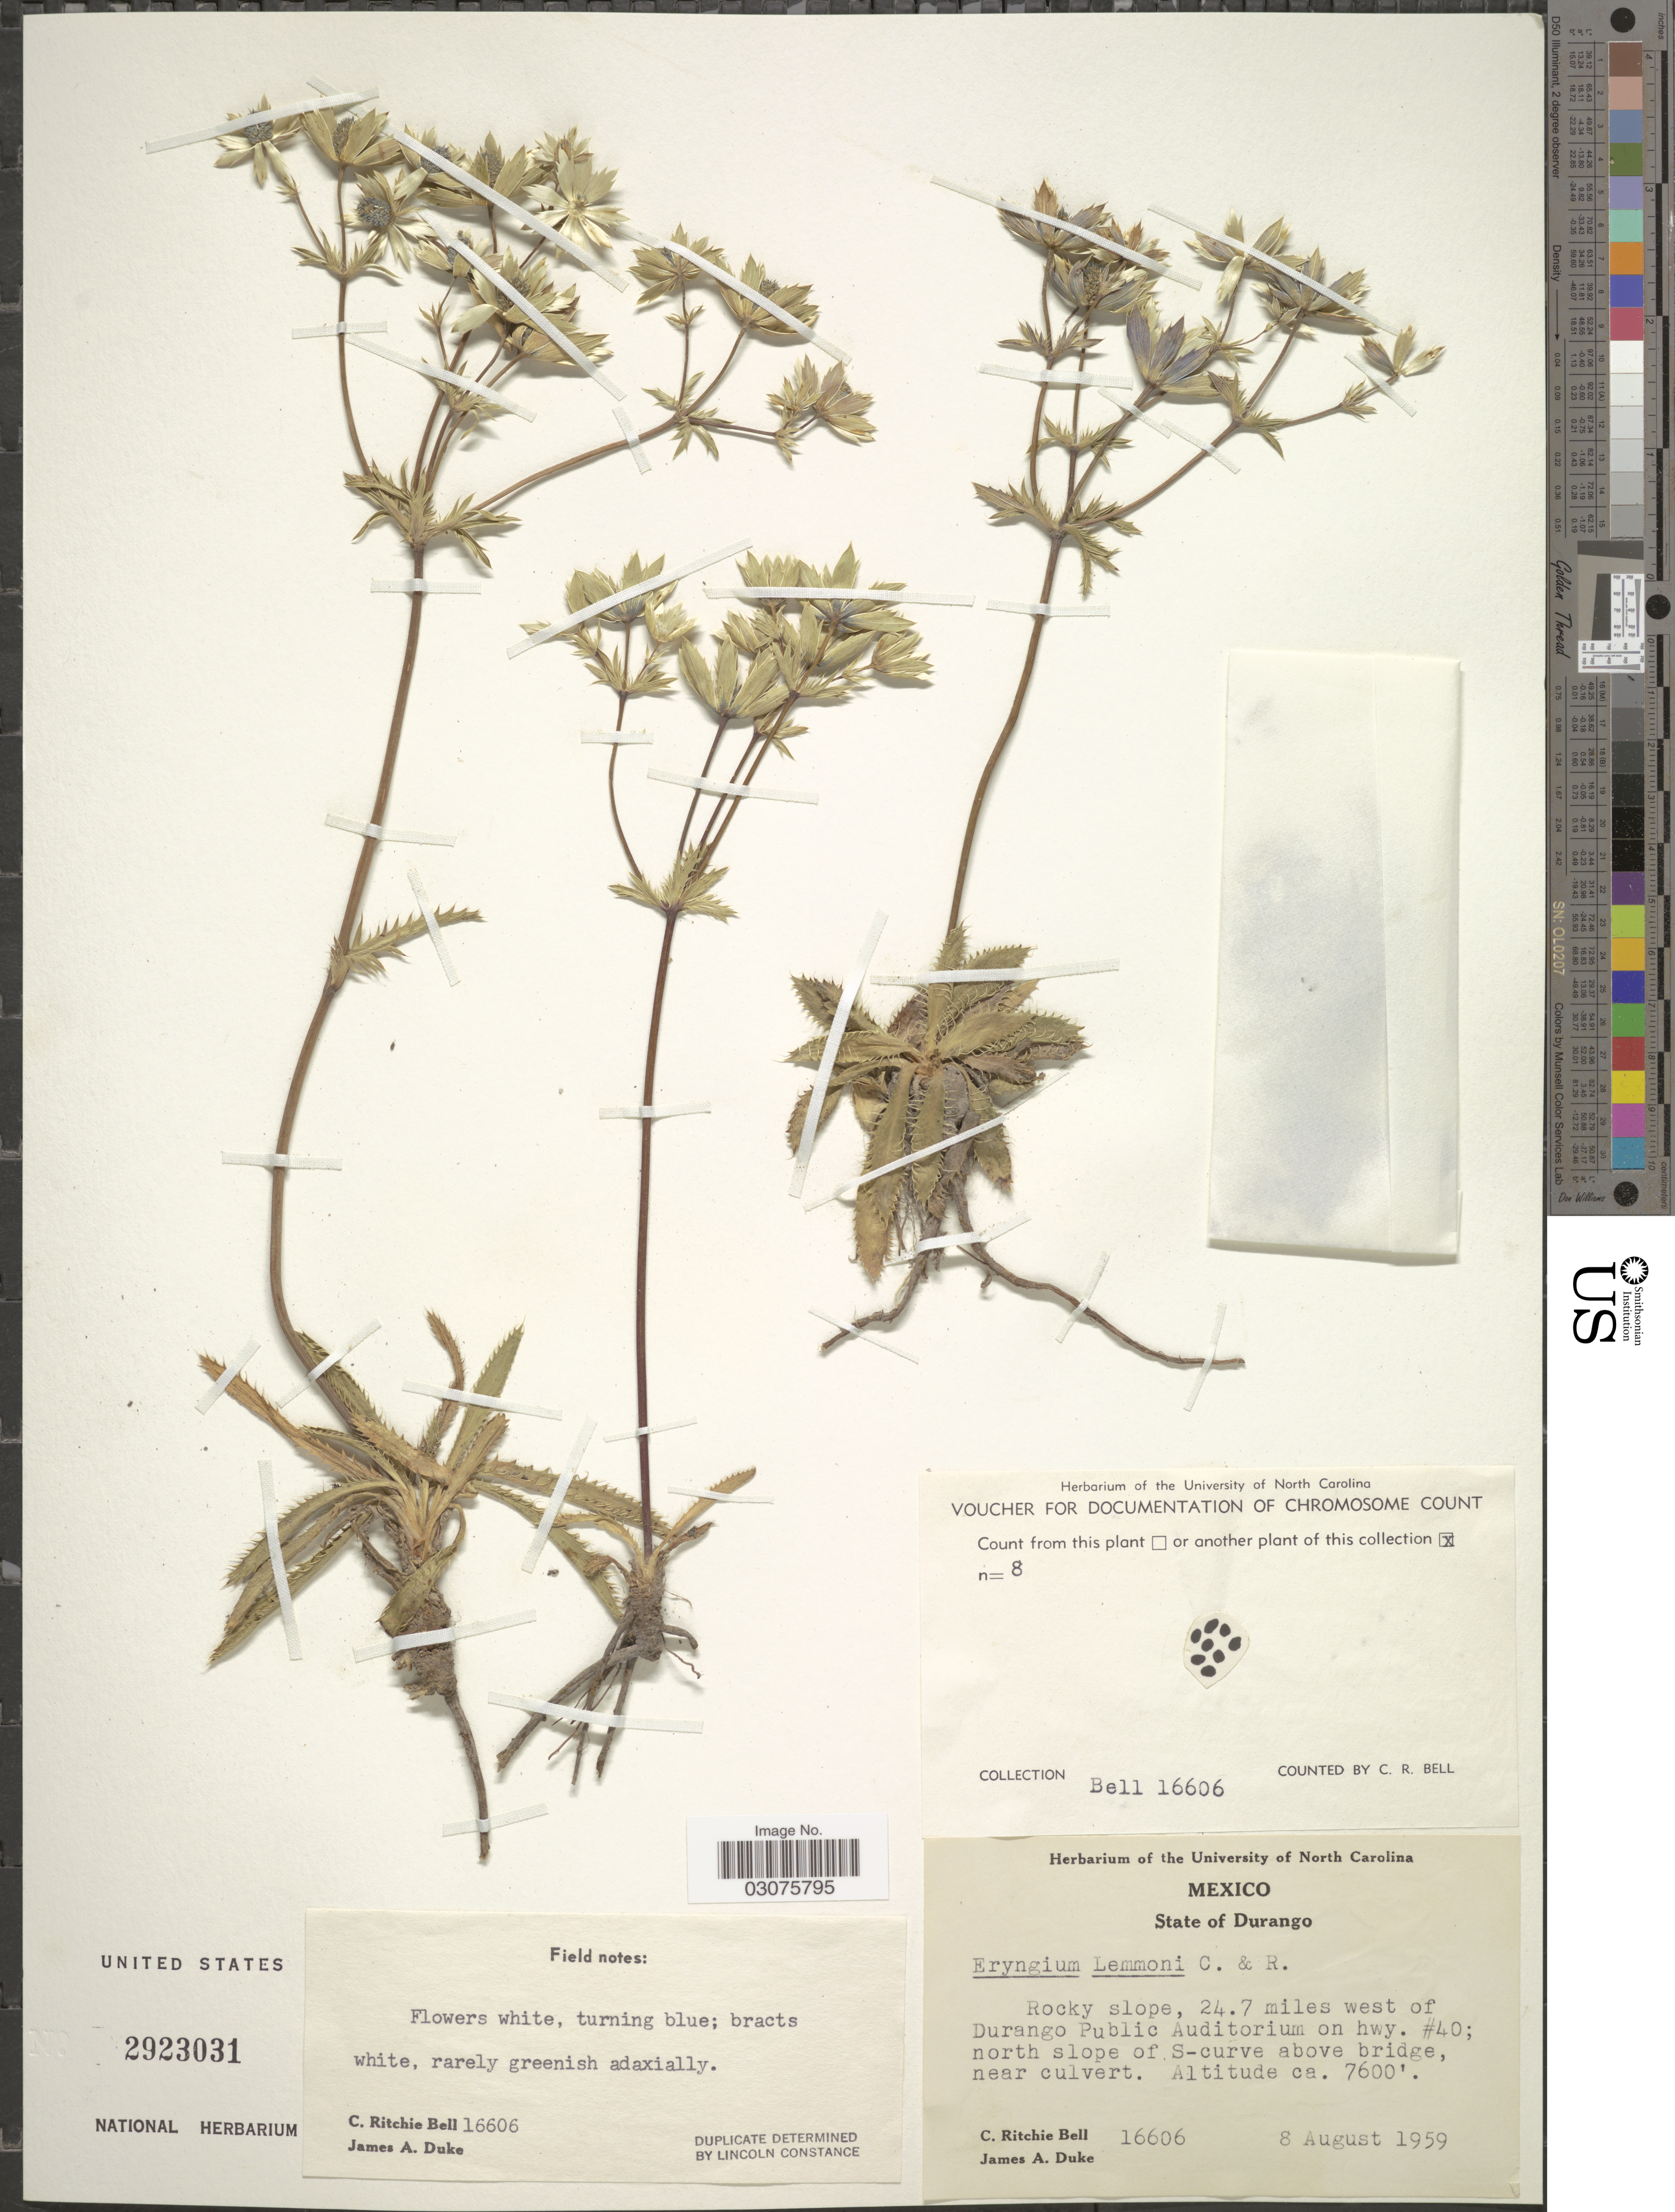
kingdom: Plantae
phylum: Tracheophyta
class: Magnoliopsida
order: Apiales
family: Apiaceae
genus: Eryngium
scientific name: Eryngium lemmonii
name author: J.M. Coult. & Rose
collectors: C. R. Bell & J. A. Duke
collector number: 16606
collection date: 1959-08-08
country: Mexico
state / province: Durango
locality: State of Durango. Rocky slopes, 24.7 miles west of Durango Public Auditorium on hwy. #40; north slope of S-curve above bridge, near culvert.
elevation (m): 2316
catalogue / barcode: US 2923031